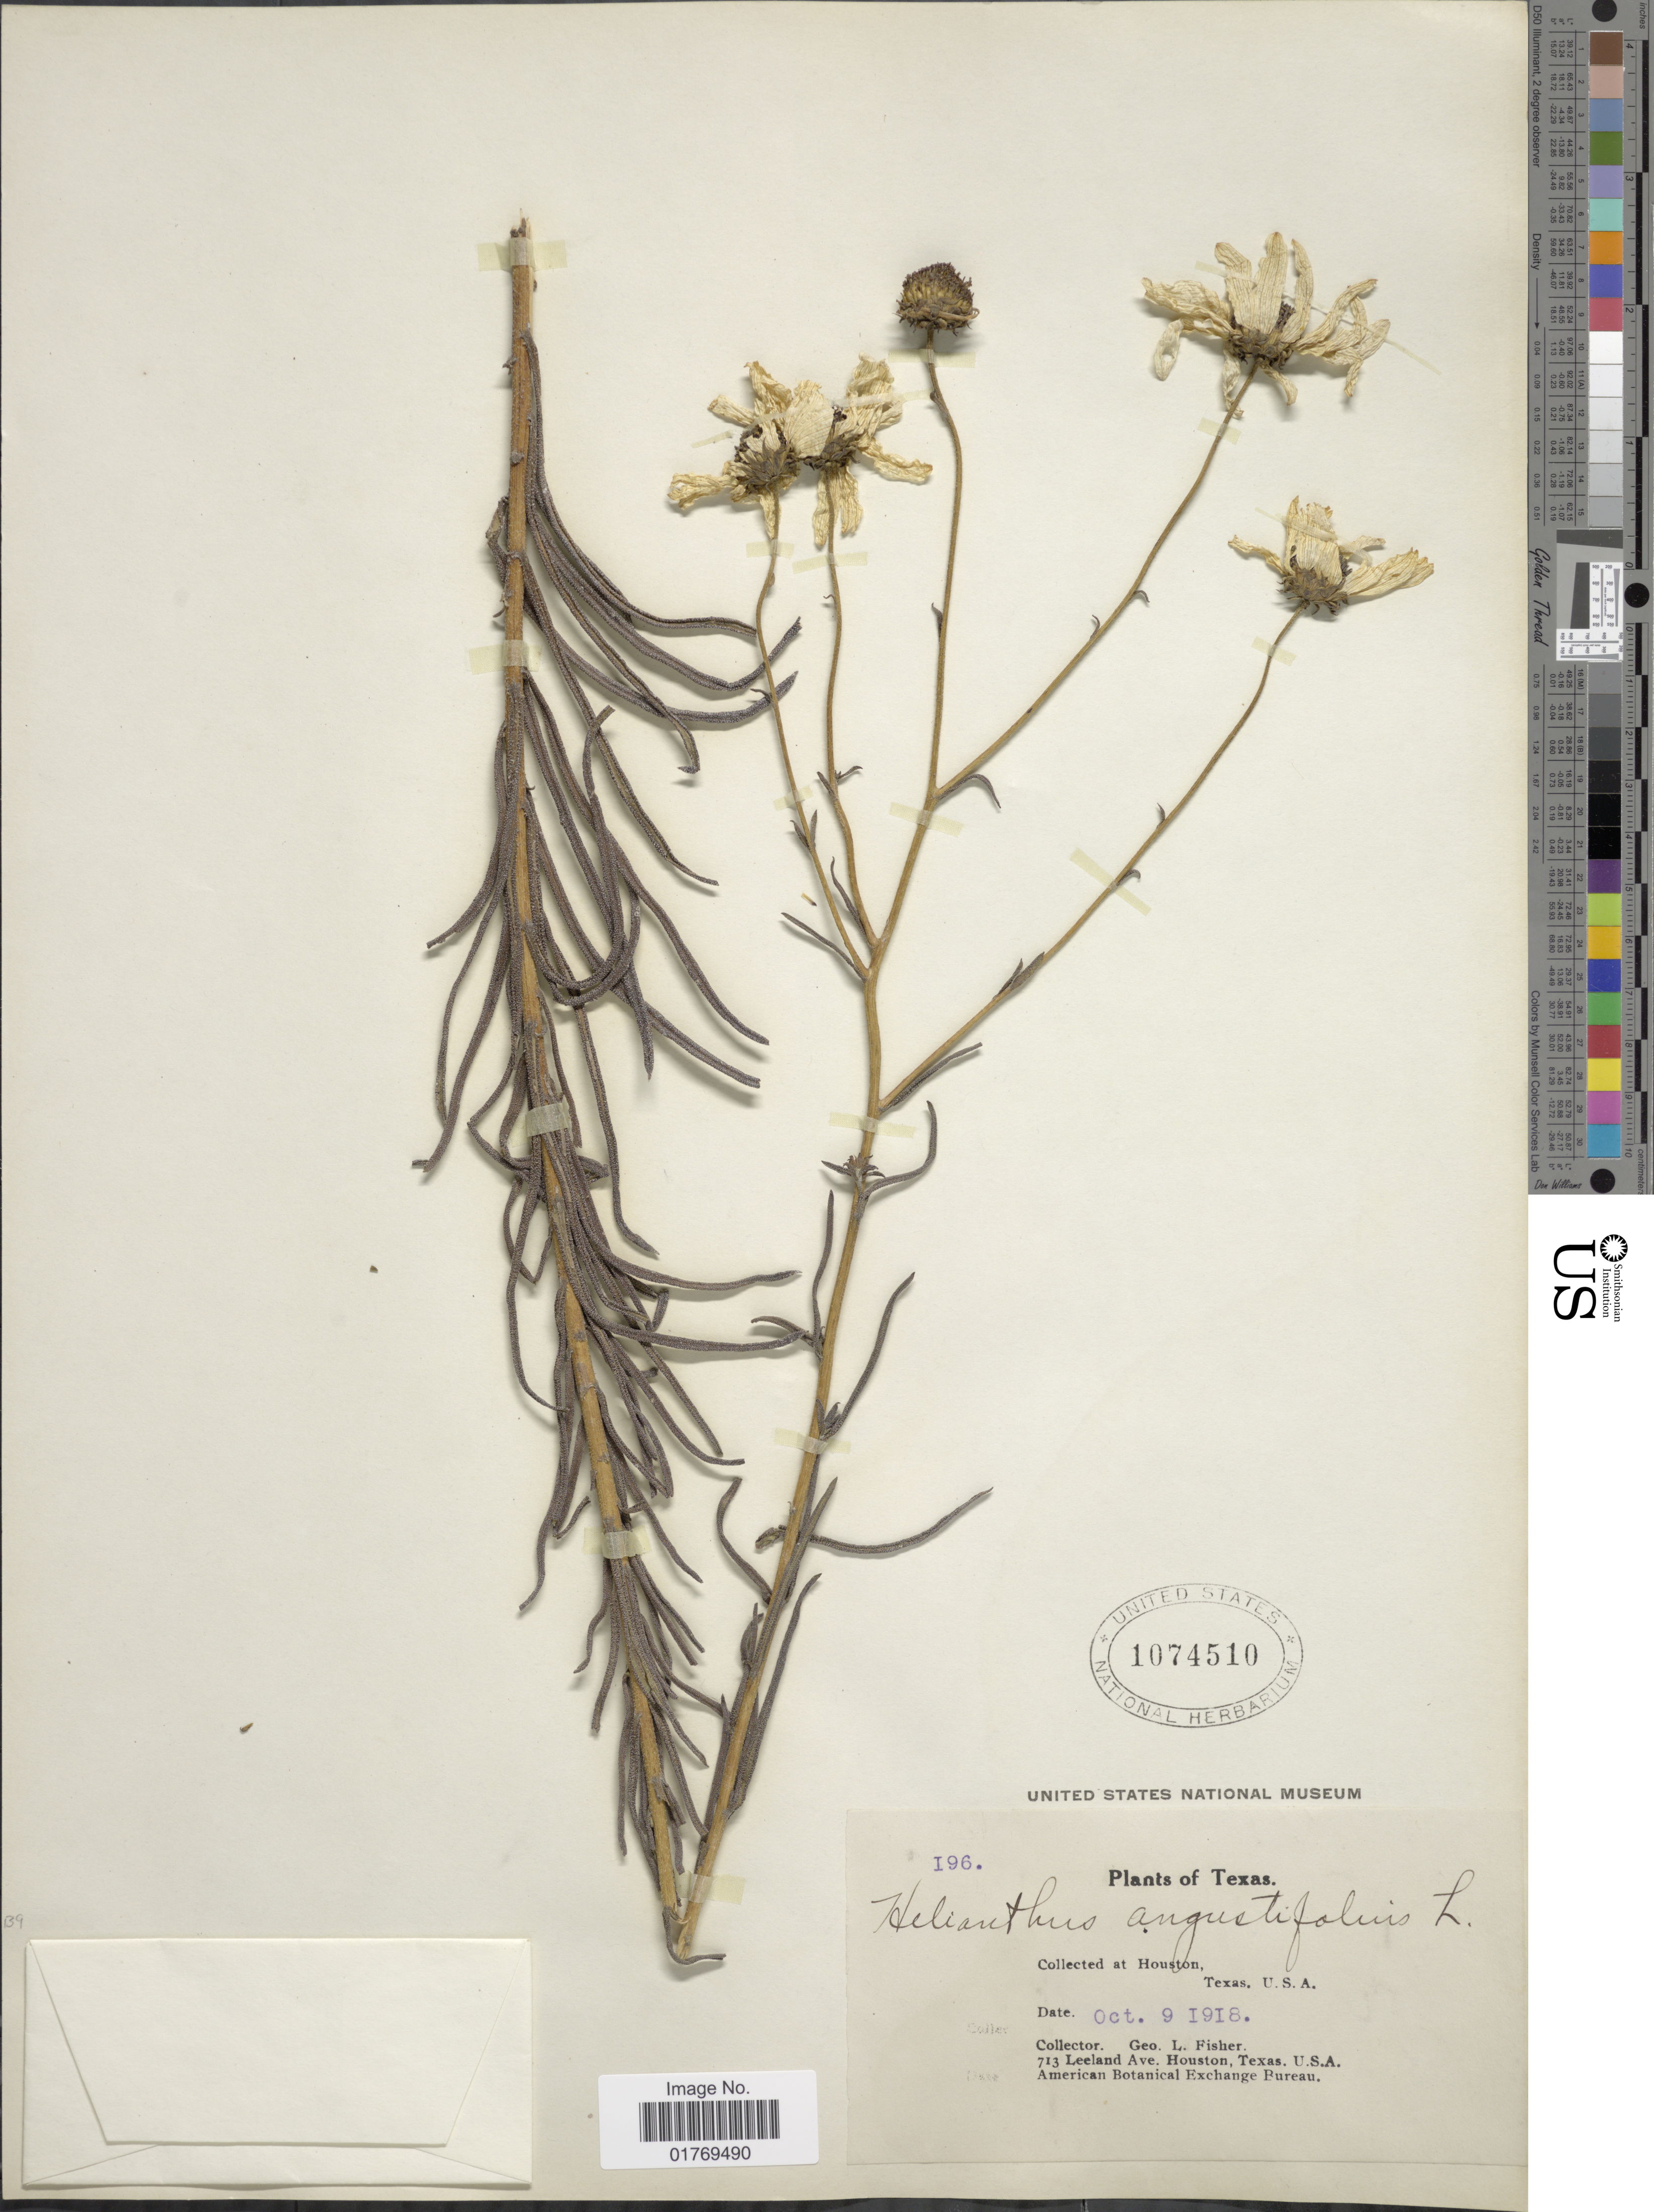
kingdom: Plantae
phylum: Tracheophyta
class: Magnoliopsida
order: Asterales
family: Asteraceae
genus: Helianthus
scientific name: Helianthus angustifolius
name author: L.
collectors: G. L. Fisher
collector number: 196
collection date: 1918-10-09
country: United States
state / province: Texas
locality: Houston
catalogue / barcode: US 1074510